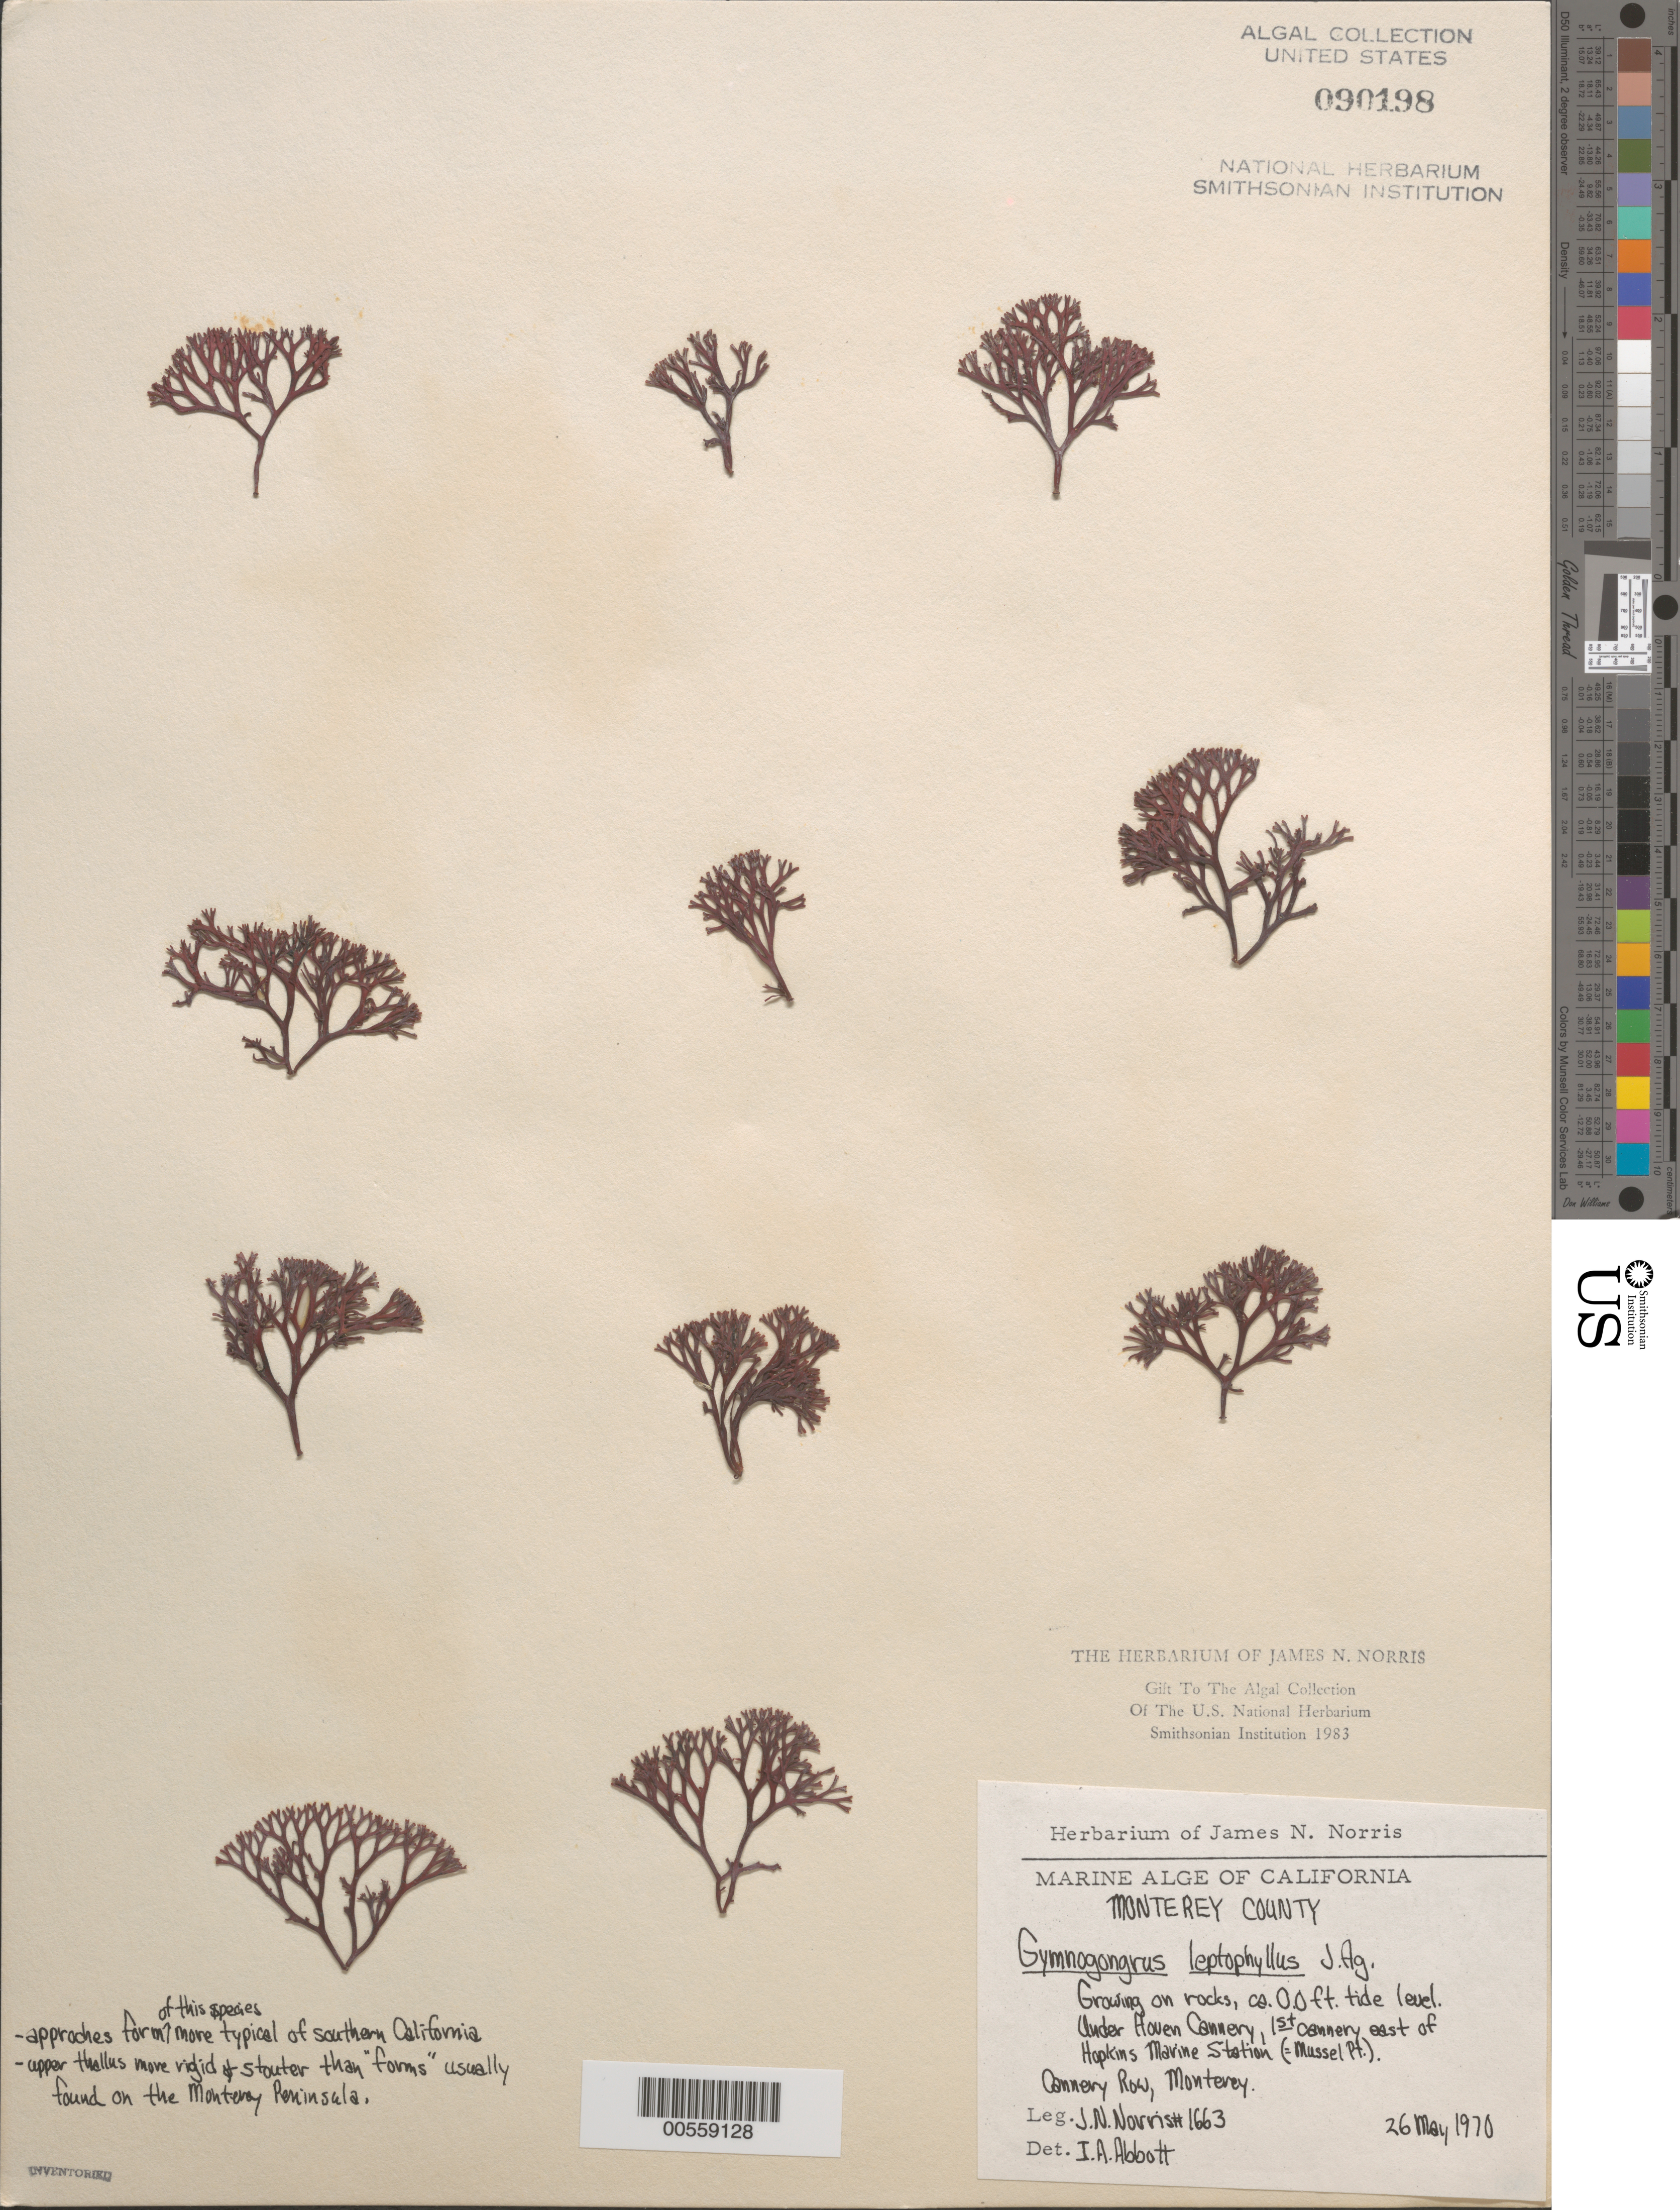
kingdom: Plantae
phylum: Rhodophyta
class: Florideophyceae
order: Gigartinales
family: Phyllophoraceae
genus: Besa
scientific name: Besa leptophylla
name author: (J. Agardh) M.S.Calderon & K.A. Miller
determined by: Algae name updating Project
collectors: J. N. Norris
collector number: JN-1663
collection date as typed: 26 May 1970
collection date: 1970-05-26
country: United States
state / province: California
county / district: Monterey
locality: Cannery Row, Monterey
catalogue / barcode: US 90198